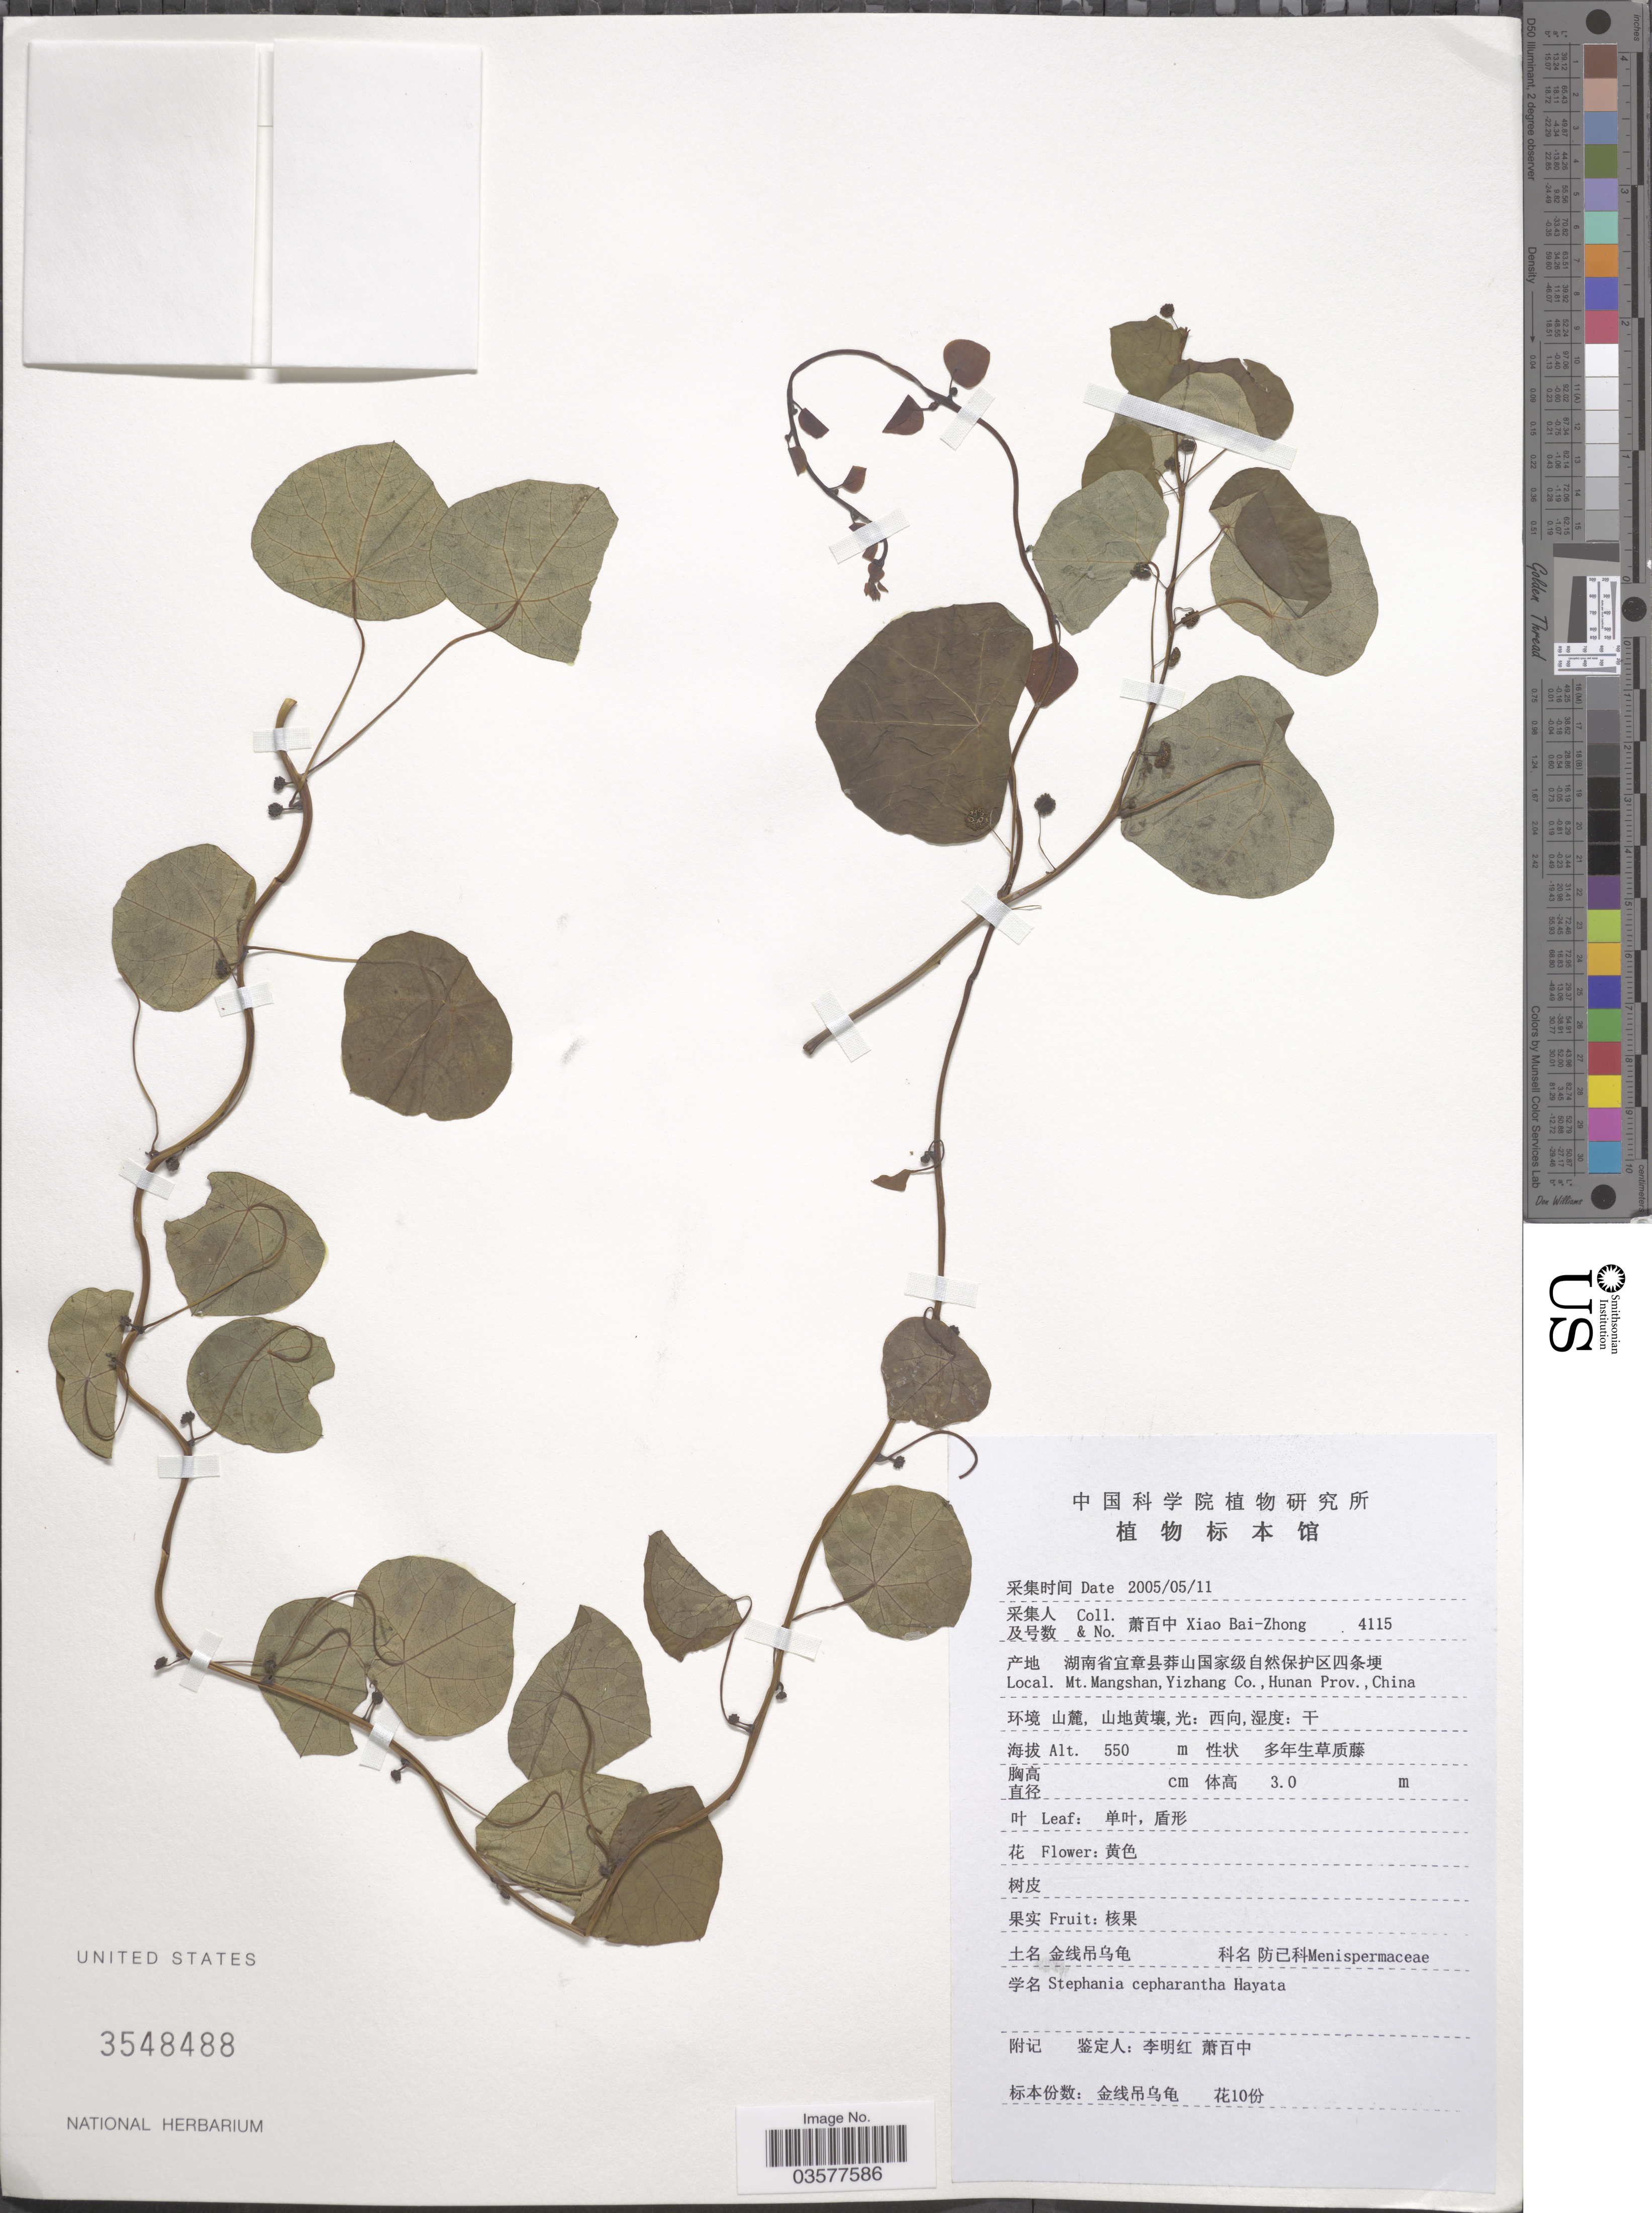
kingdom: Plantae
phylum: Tracheophyta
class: Magnoliopsida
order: Ranunculales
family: Menispermaceae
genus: Stephania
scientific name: Stephania cephalantha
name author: Hayata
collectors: B. Z. Xiao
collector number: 4115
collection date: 2005-05-11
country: China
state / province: Hunan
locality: Mt. Mangshan, Yizhang Co.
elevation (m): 550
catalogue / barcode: US 3548488